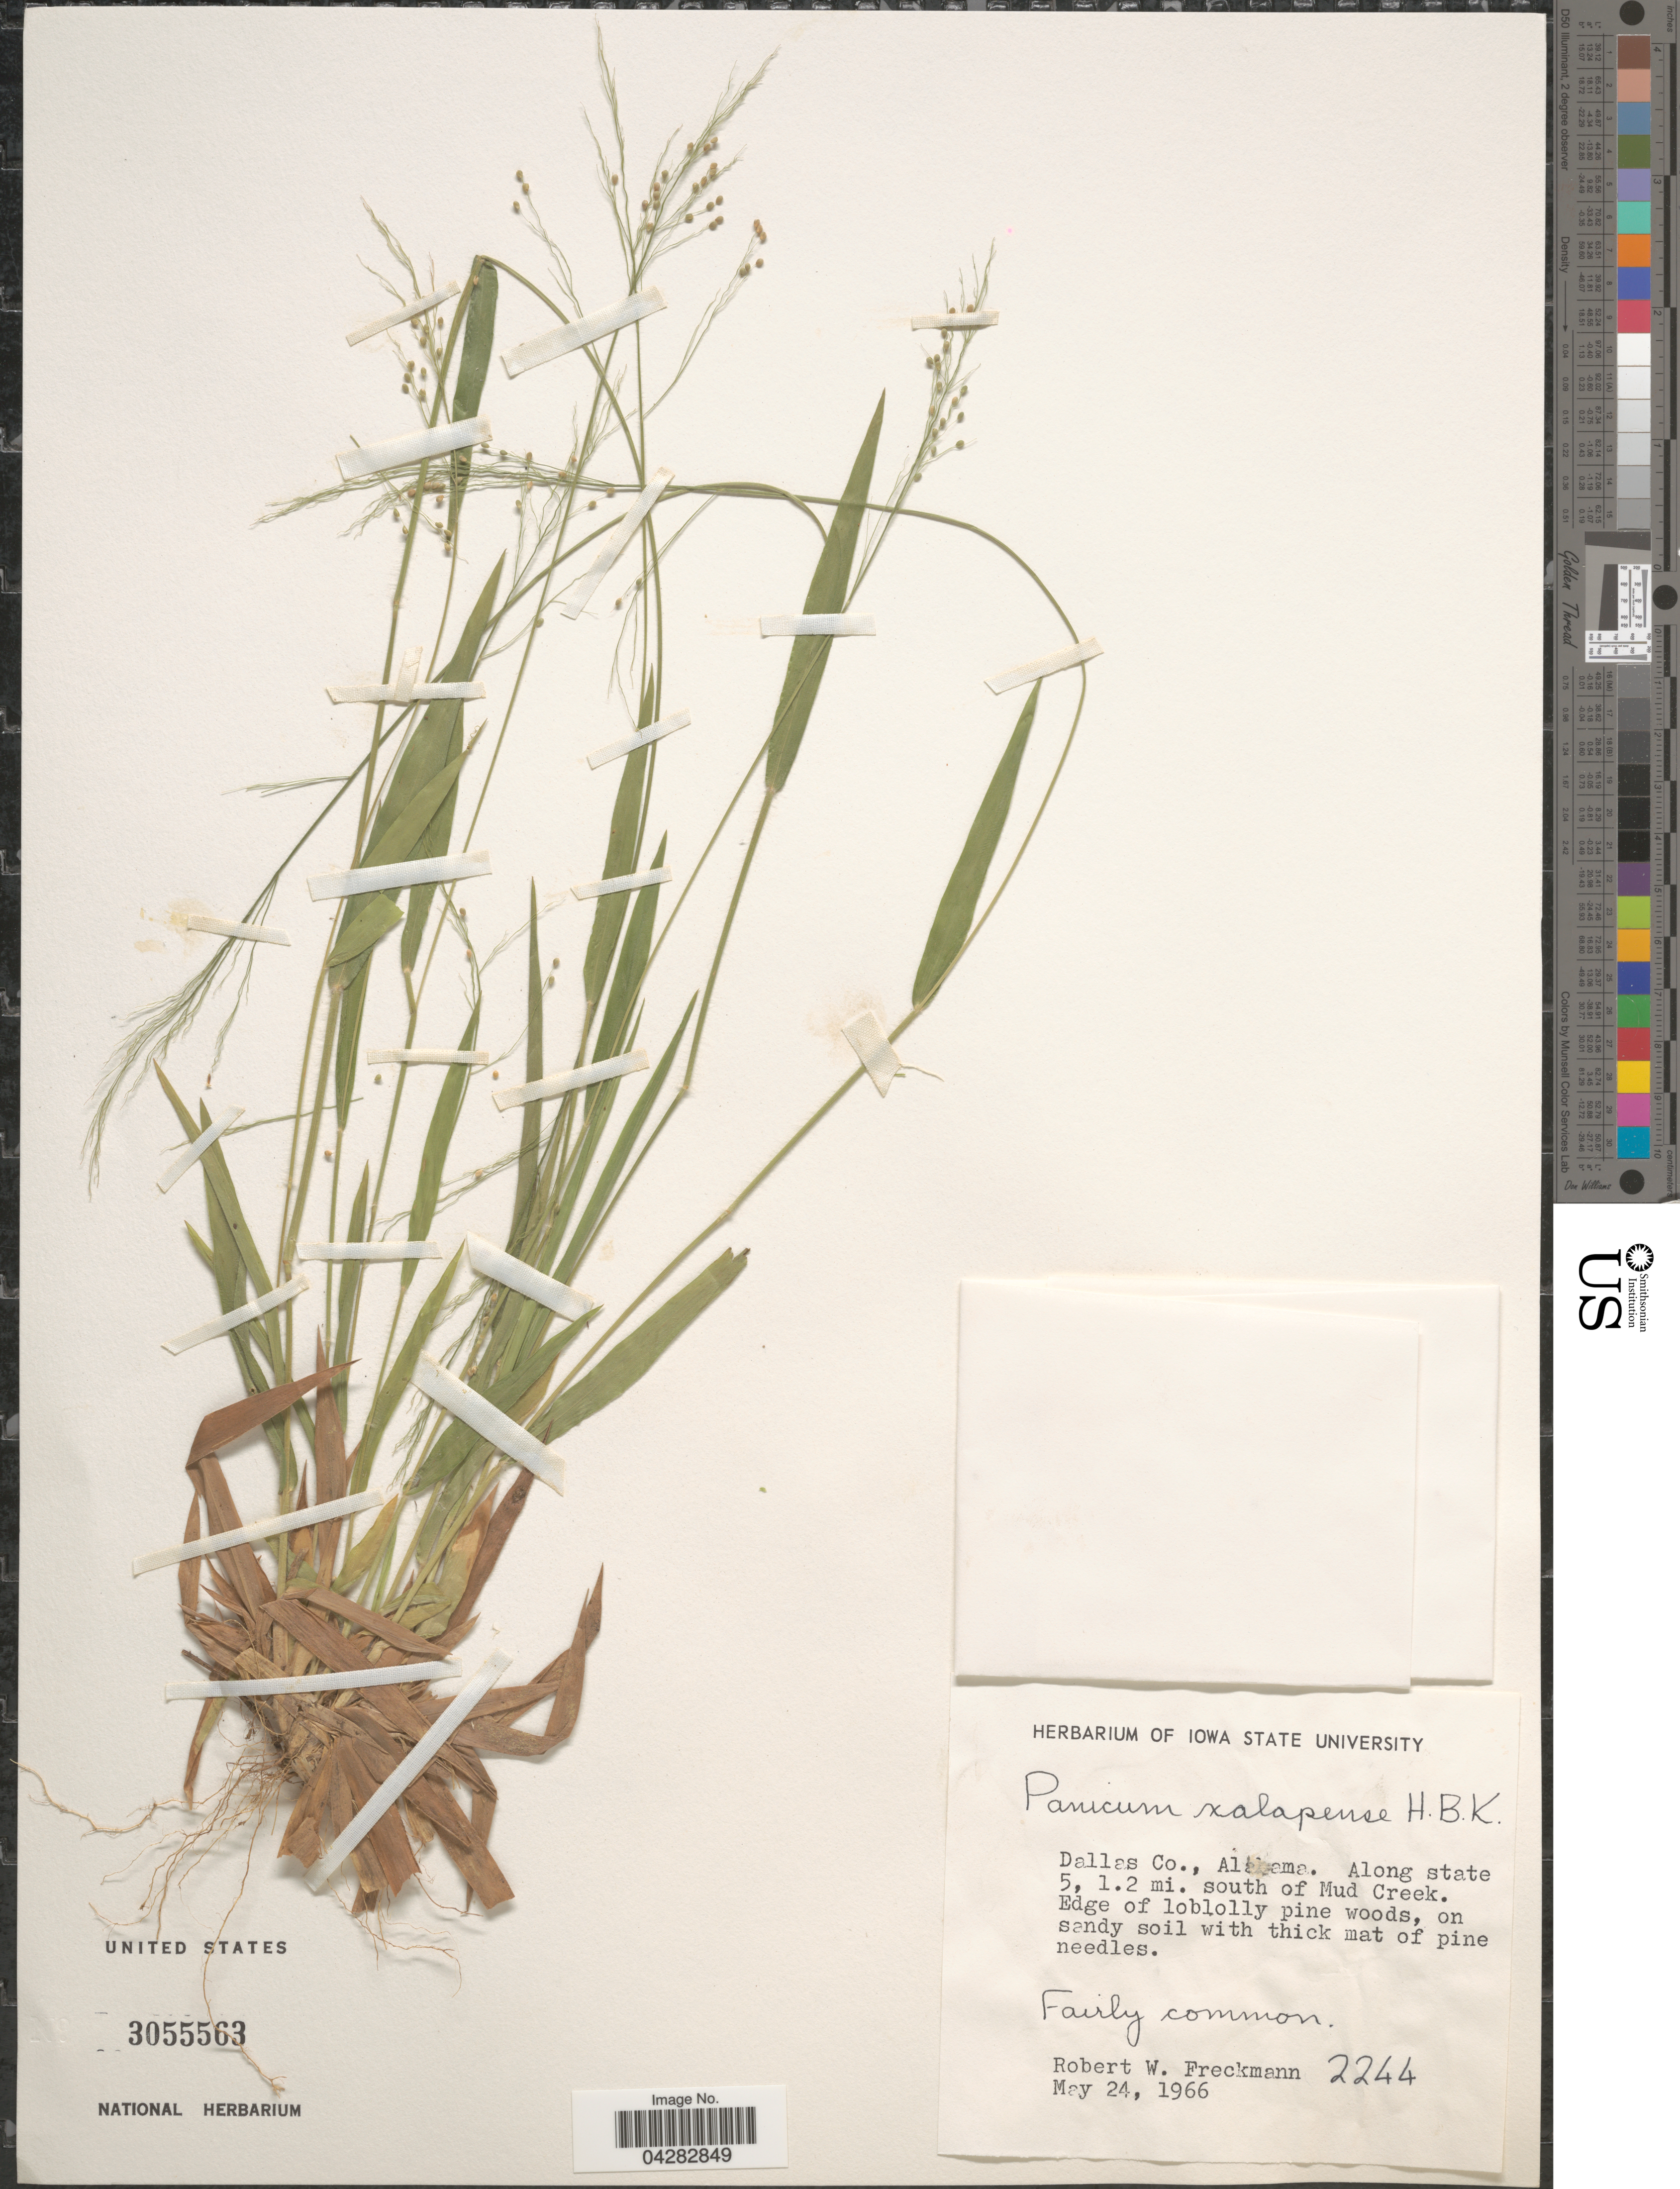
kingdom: Plantae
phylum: Tracheophyta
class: Liliopsida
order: Poales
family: Poaceae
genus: Dichanthelium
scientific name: Dichanthelium laxiflorum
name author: (Lam.) Gould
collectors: R. Freckmann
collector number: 2244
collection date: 1966-05-24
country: United States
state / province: Alabama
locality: Dallas Co. Along state 5, 1.2 mi. south of Mud Creek.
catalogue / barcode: US 3055563